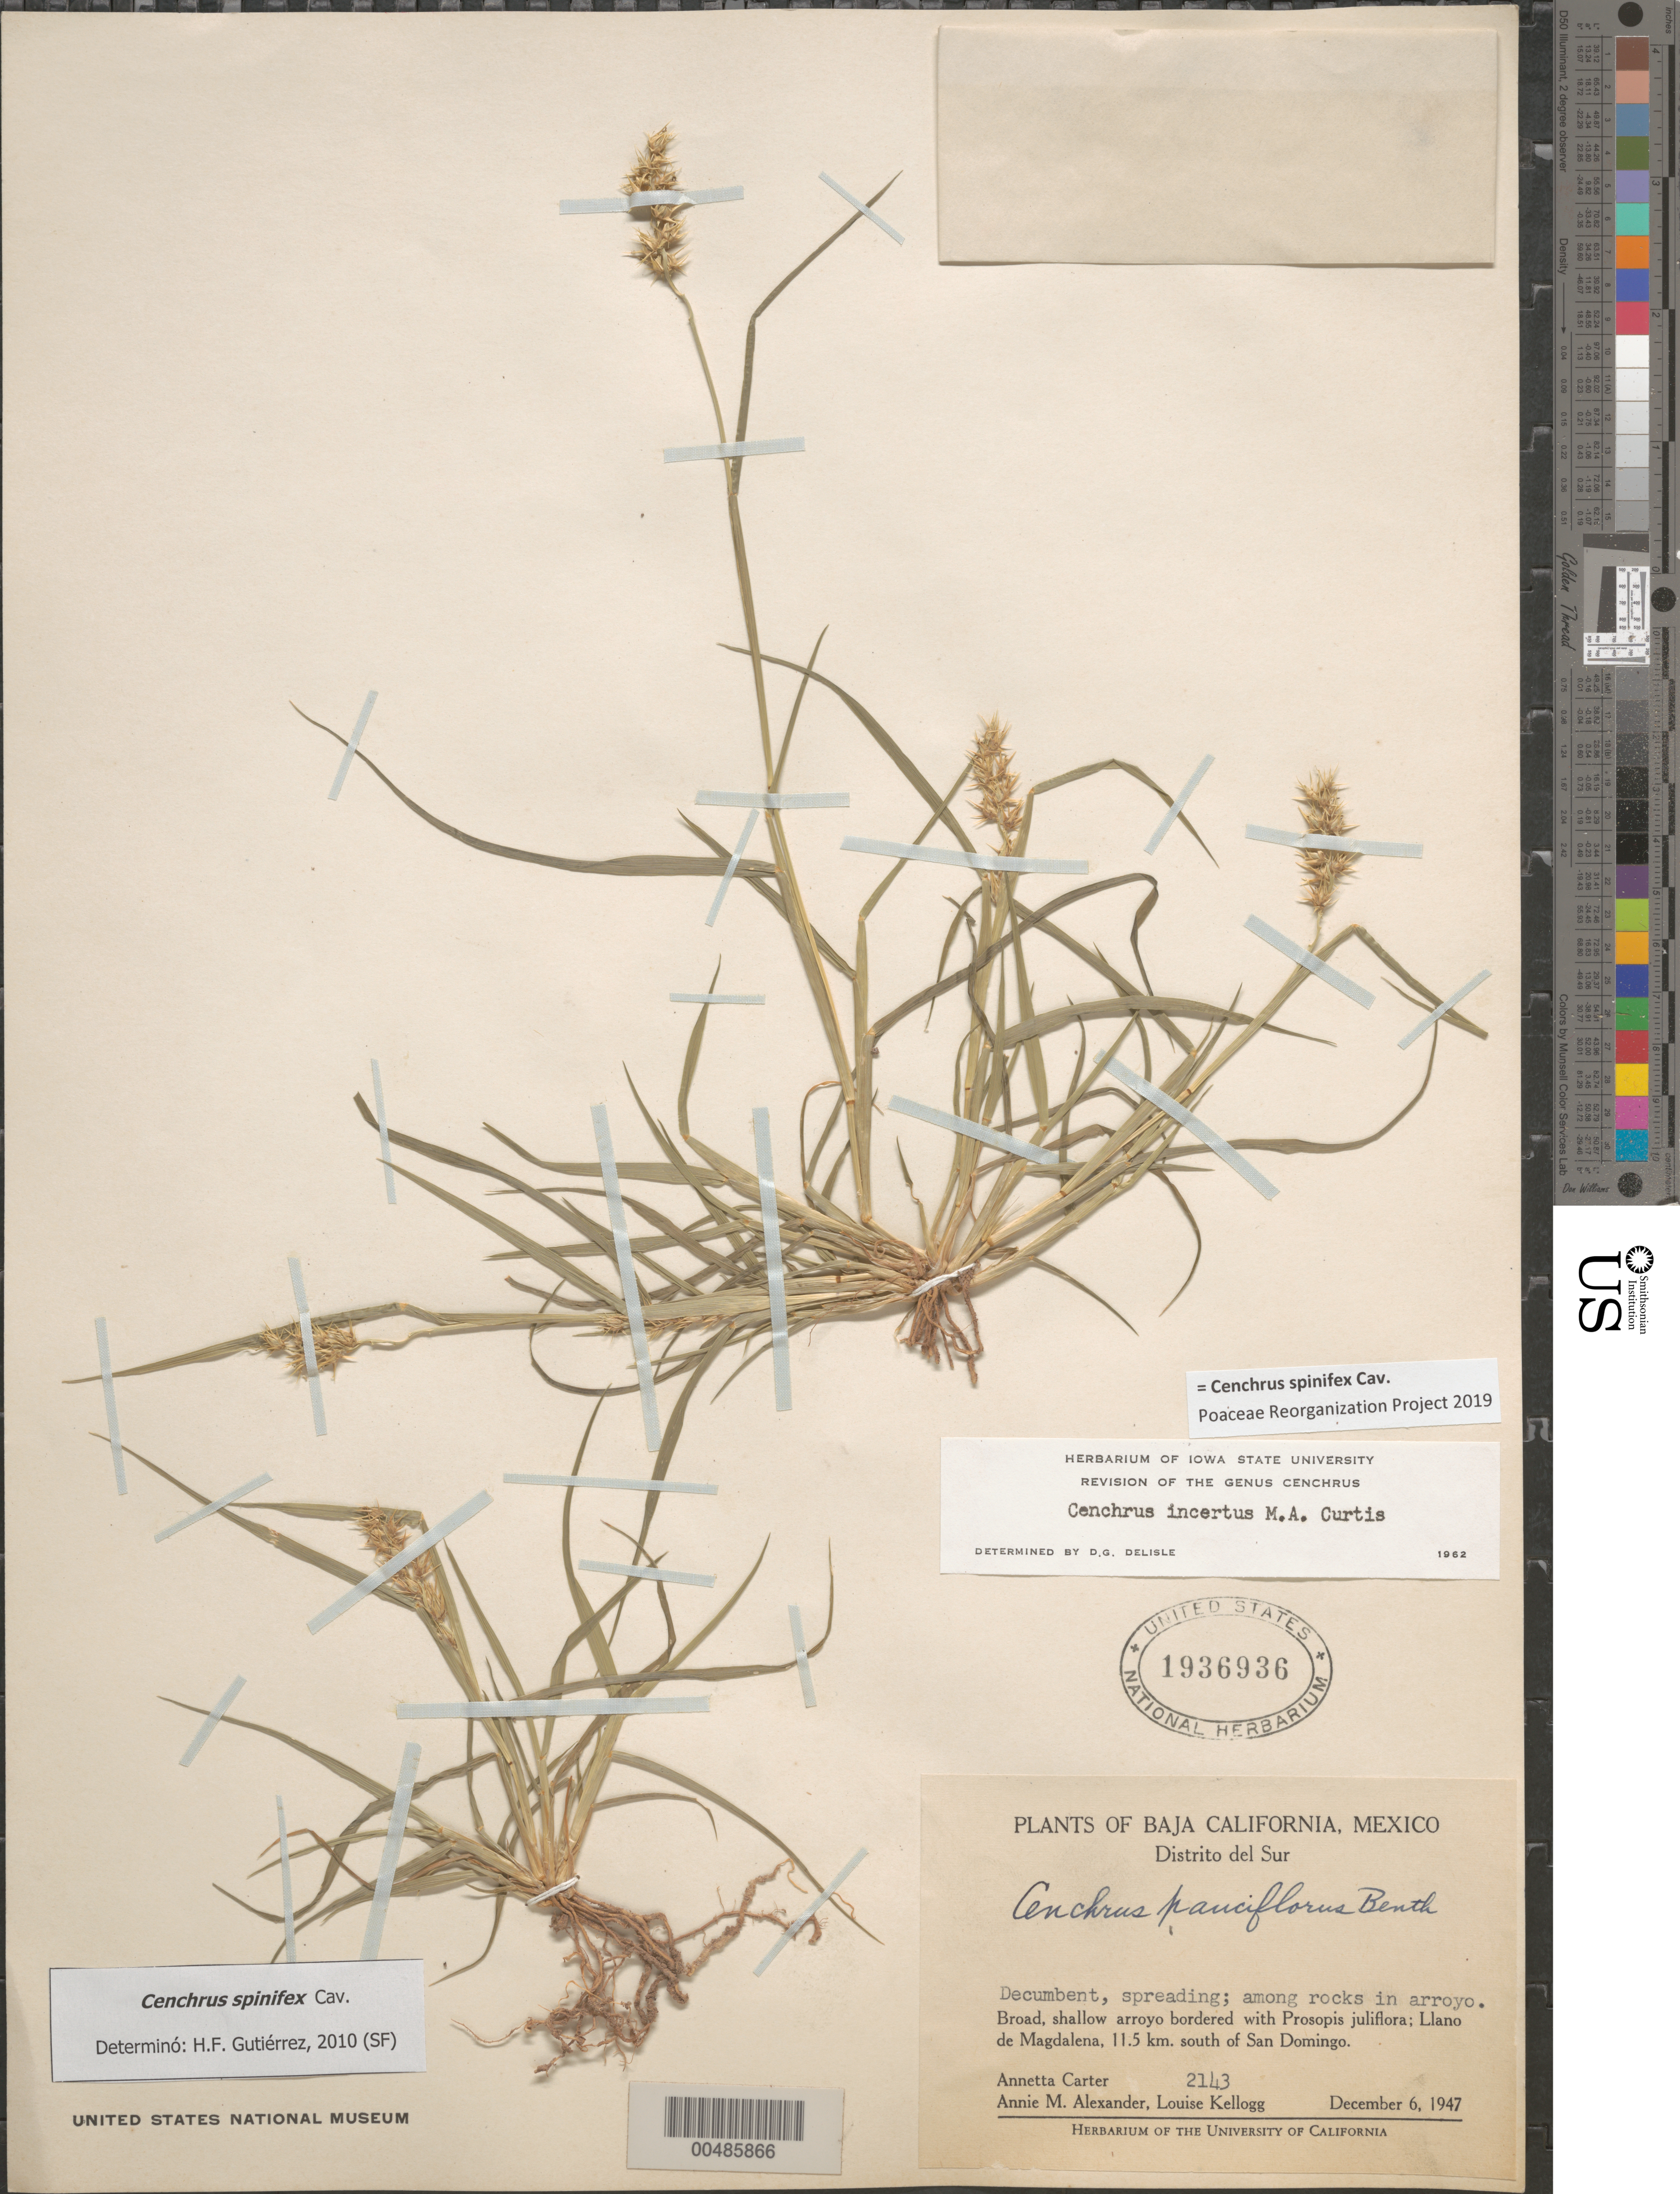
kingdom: Plantae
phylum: Tracheophyta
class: Liliopsida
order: Poales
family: Poaceae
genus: Cenchrus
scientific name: Cenchrus spinifex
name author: Cav.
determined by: Gutiérrez, H. F.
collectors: A. M. Carter, A. M. Alexander & L. Kellogg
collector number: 2143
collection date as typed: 6 Dec 1947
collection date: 1947-12-06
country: Mexico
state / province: Baja California Sur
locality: Llano de Magdalena, 11.5 km S of San Domingo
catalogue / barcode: US 1936936